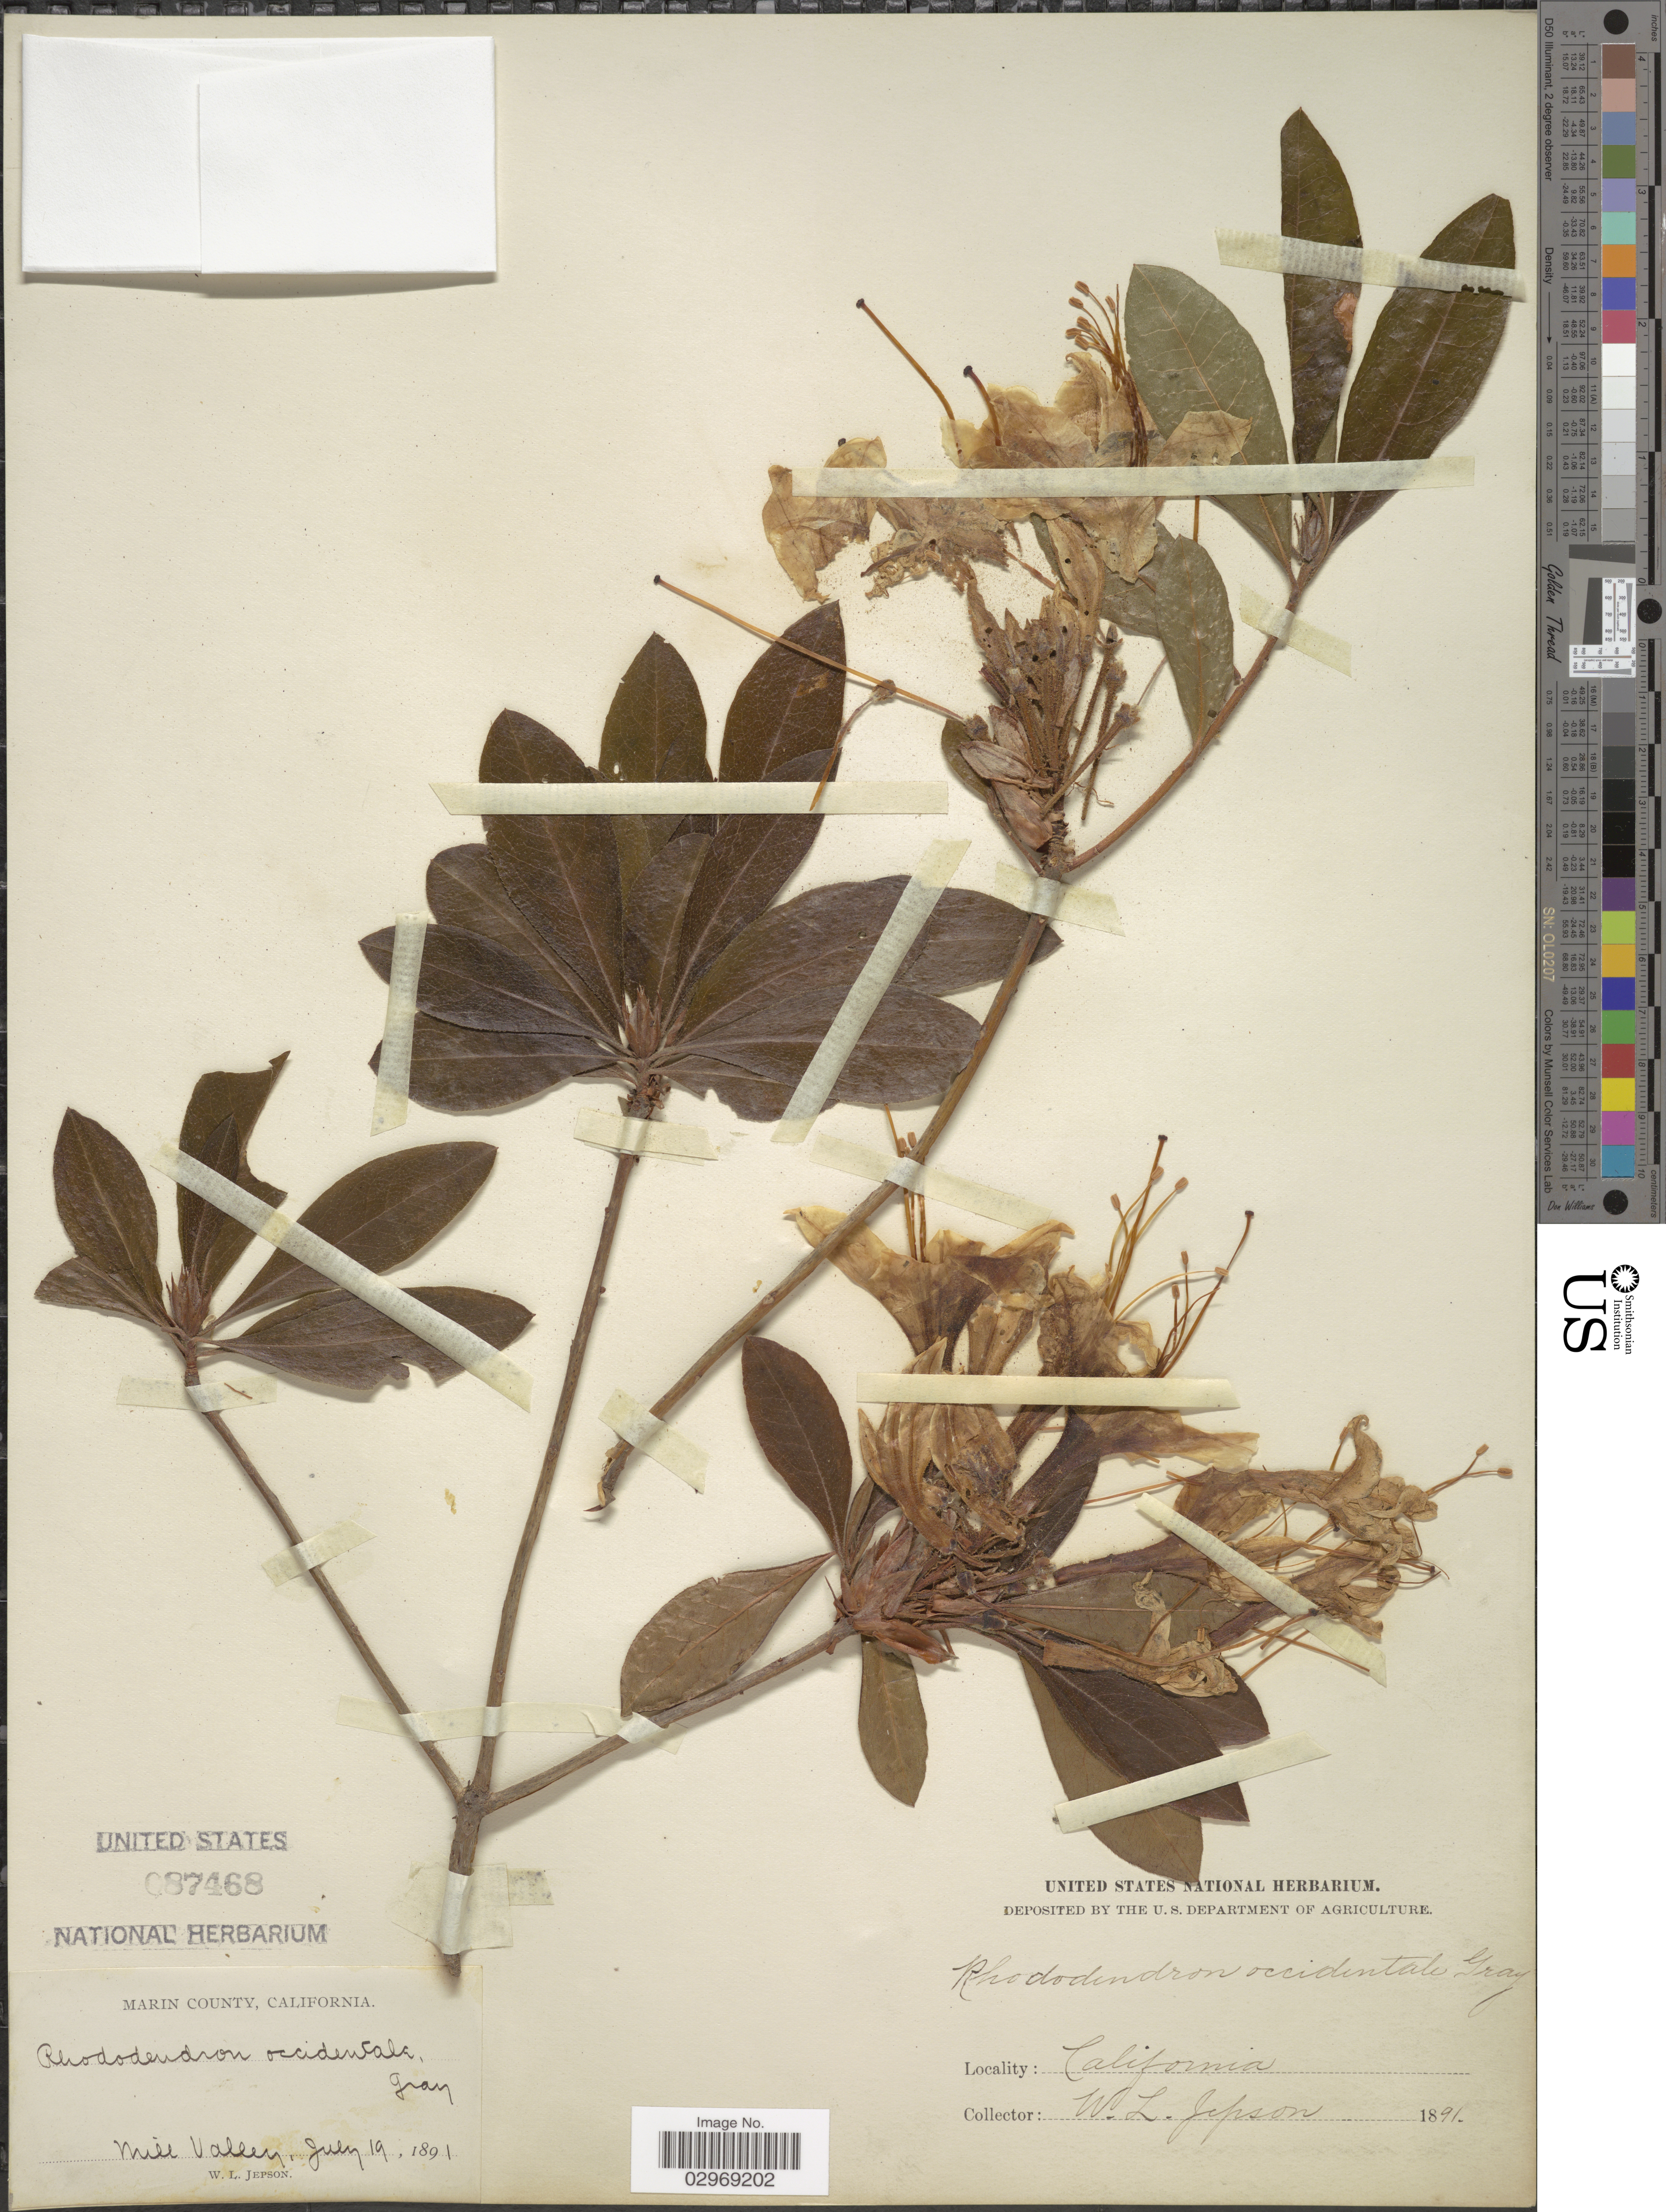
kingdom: Plantae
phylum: Tracheophyta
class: Magnoliopsida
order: Ericales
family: Ericaceae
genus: Rhododendron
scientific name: Rhododendron occidentale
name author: (Torr. & A. Gray) A. Gray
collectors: W. L. Jepson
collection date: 1891-07-19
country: United States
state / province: California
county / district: Marin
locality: Marin County. Mill Valley.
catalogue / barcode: US 87468